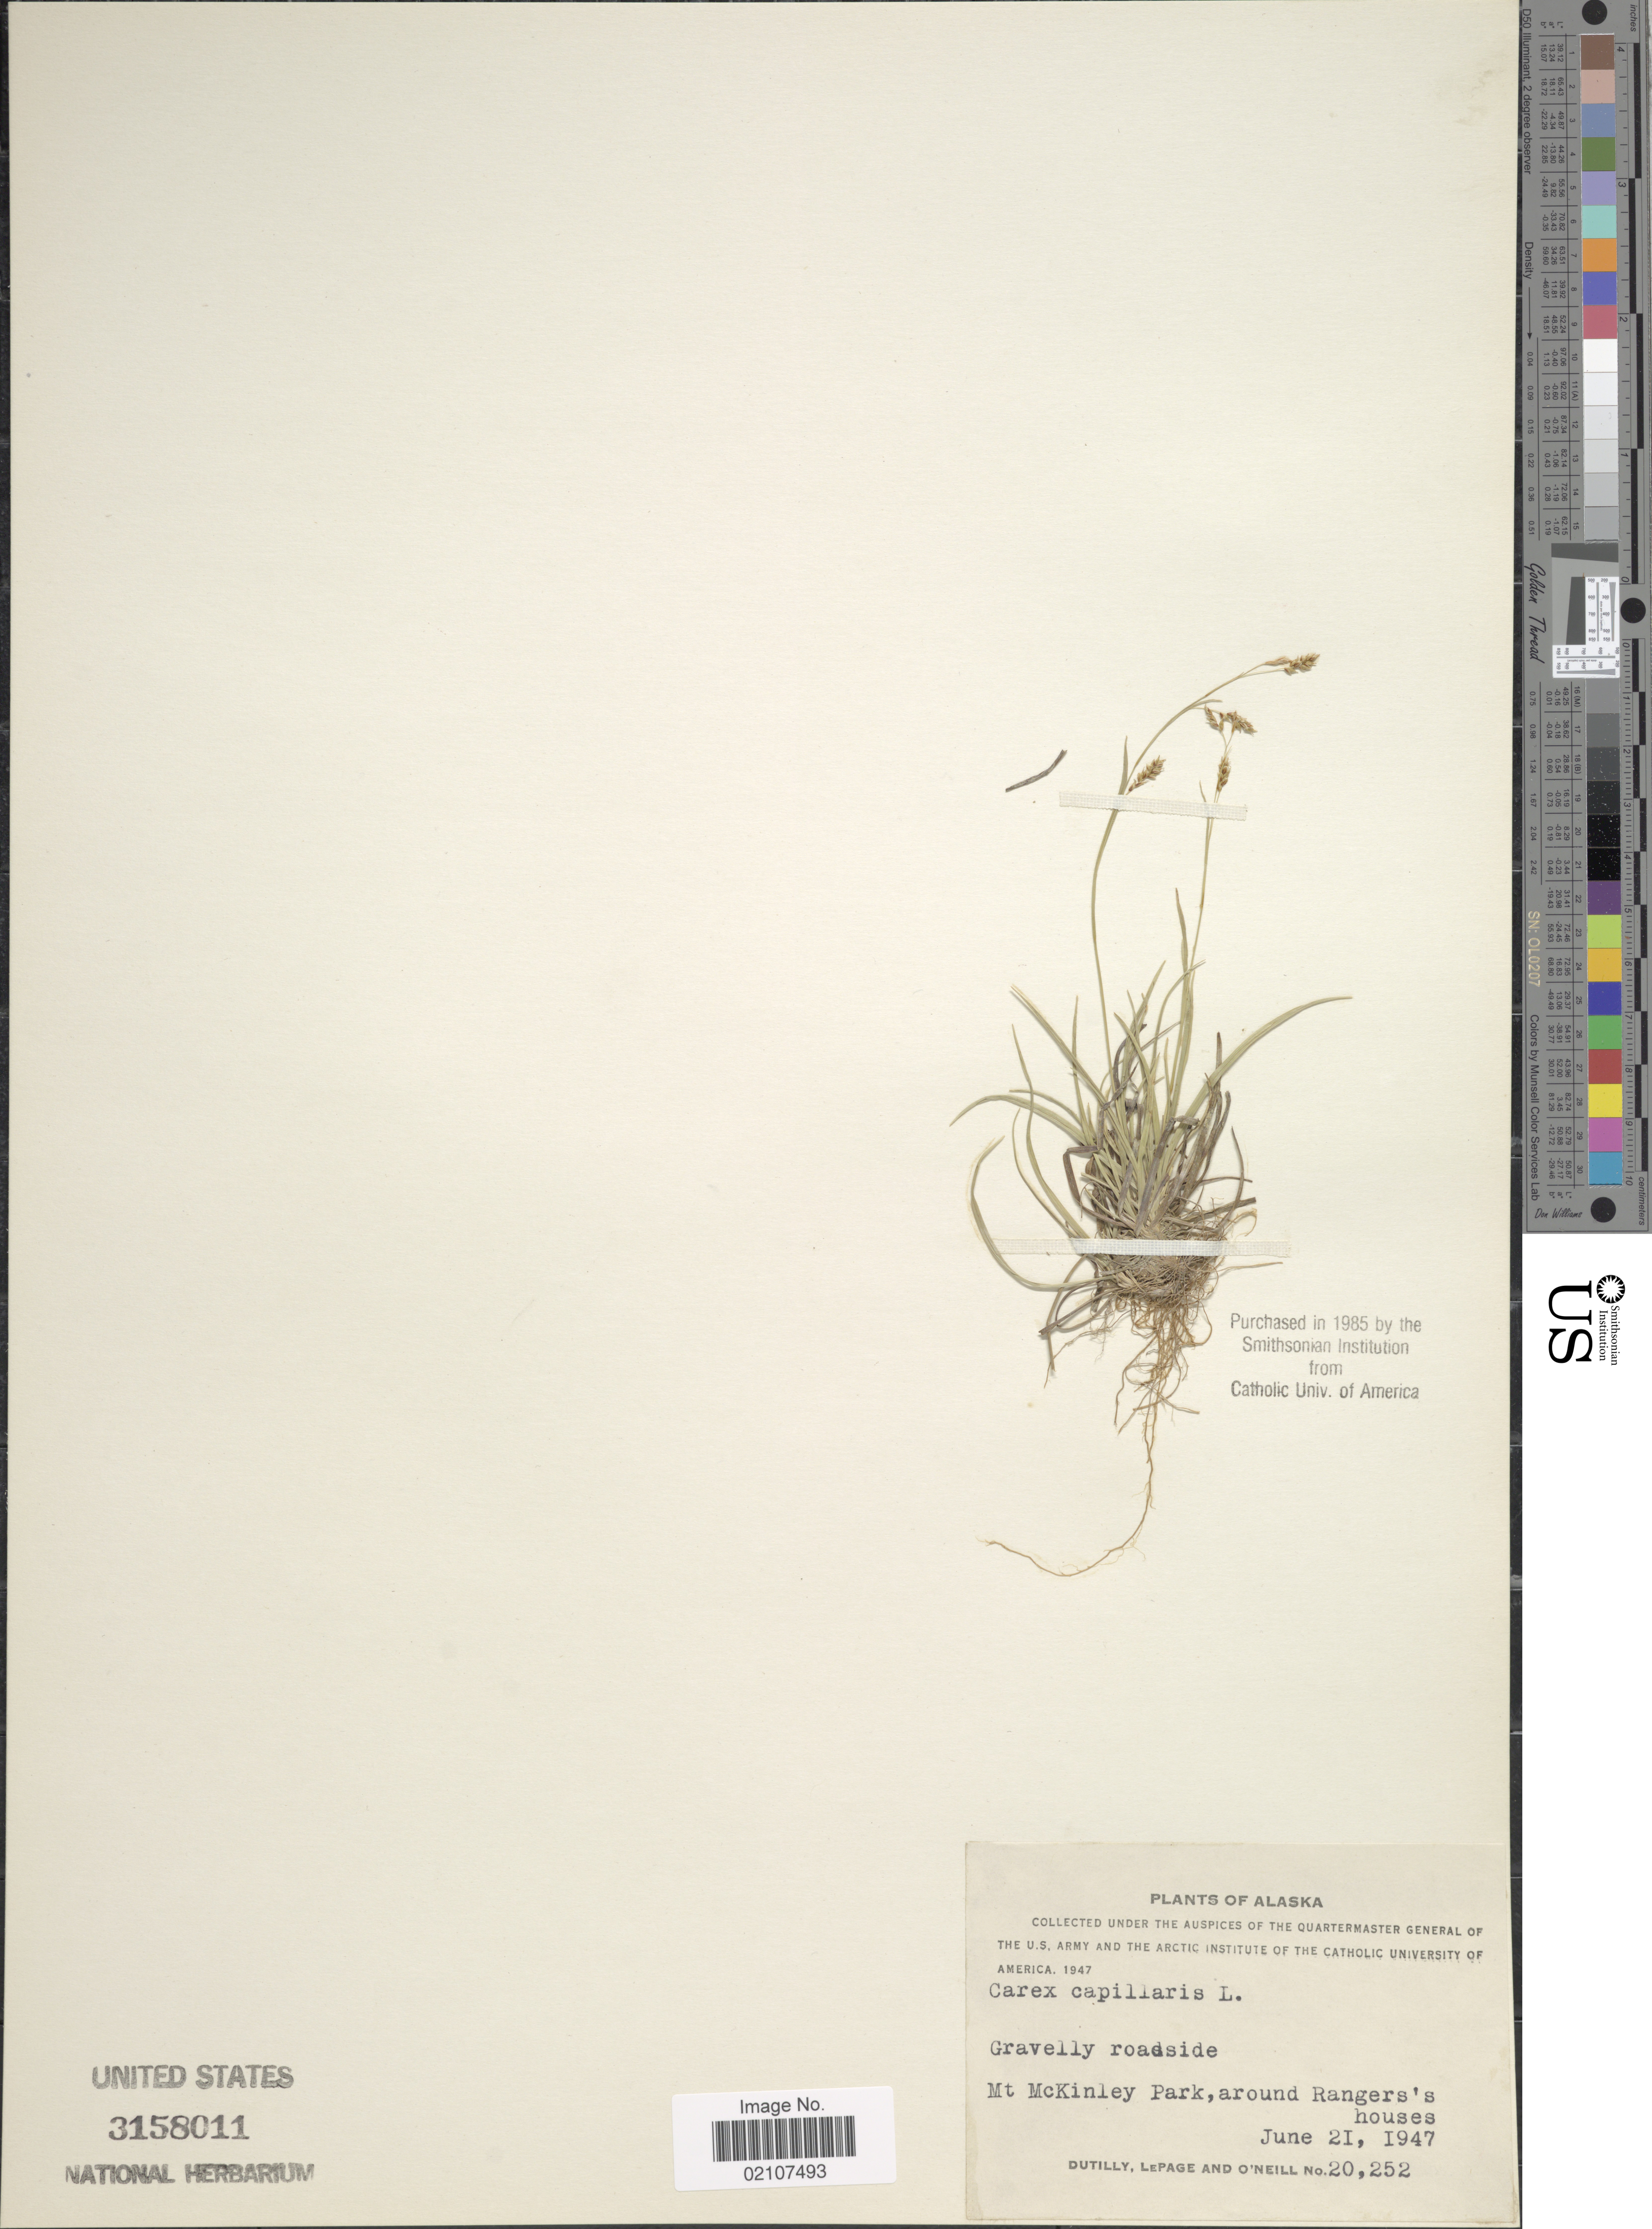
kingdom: Plantae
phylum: Tracheophyta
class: Liliopsida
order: Poales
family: Cyperaceae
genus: Carex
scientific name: Carex capillaris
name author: L.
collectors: -. Dutilly, -. LePage & O' Neill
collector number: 20252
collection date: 1947-06-21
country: United States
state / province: Alaska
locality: Gravelly roadside, Mt McKinley Park, around Ranger's houses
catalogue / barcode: US 3158011